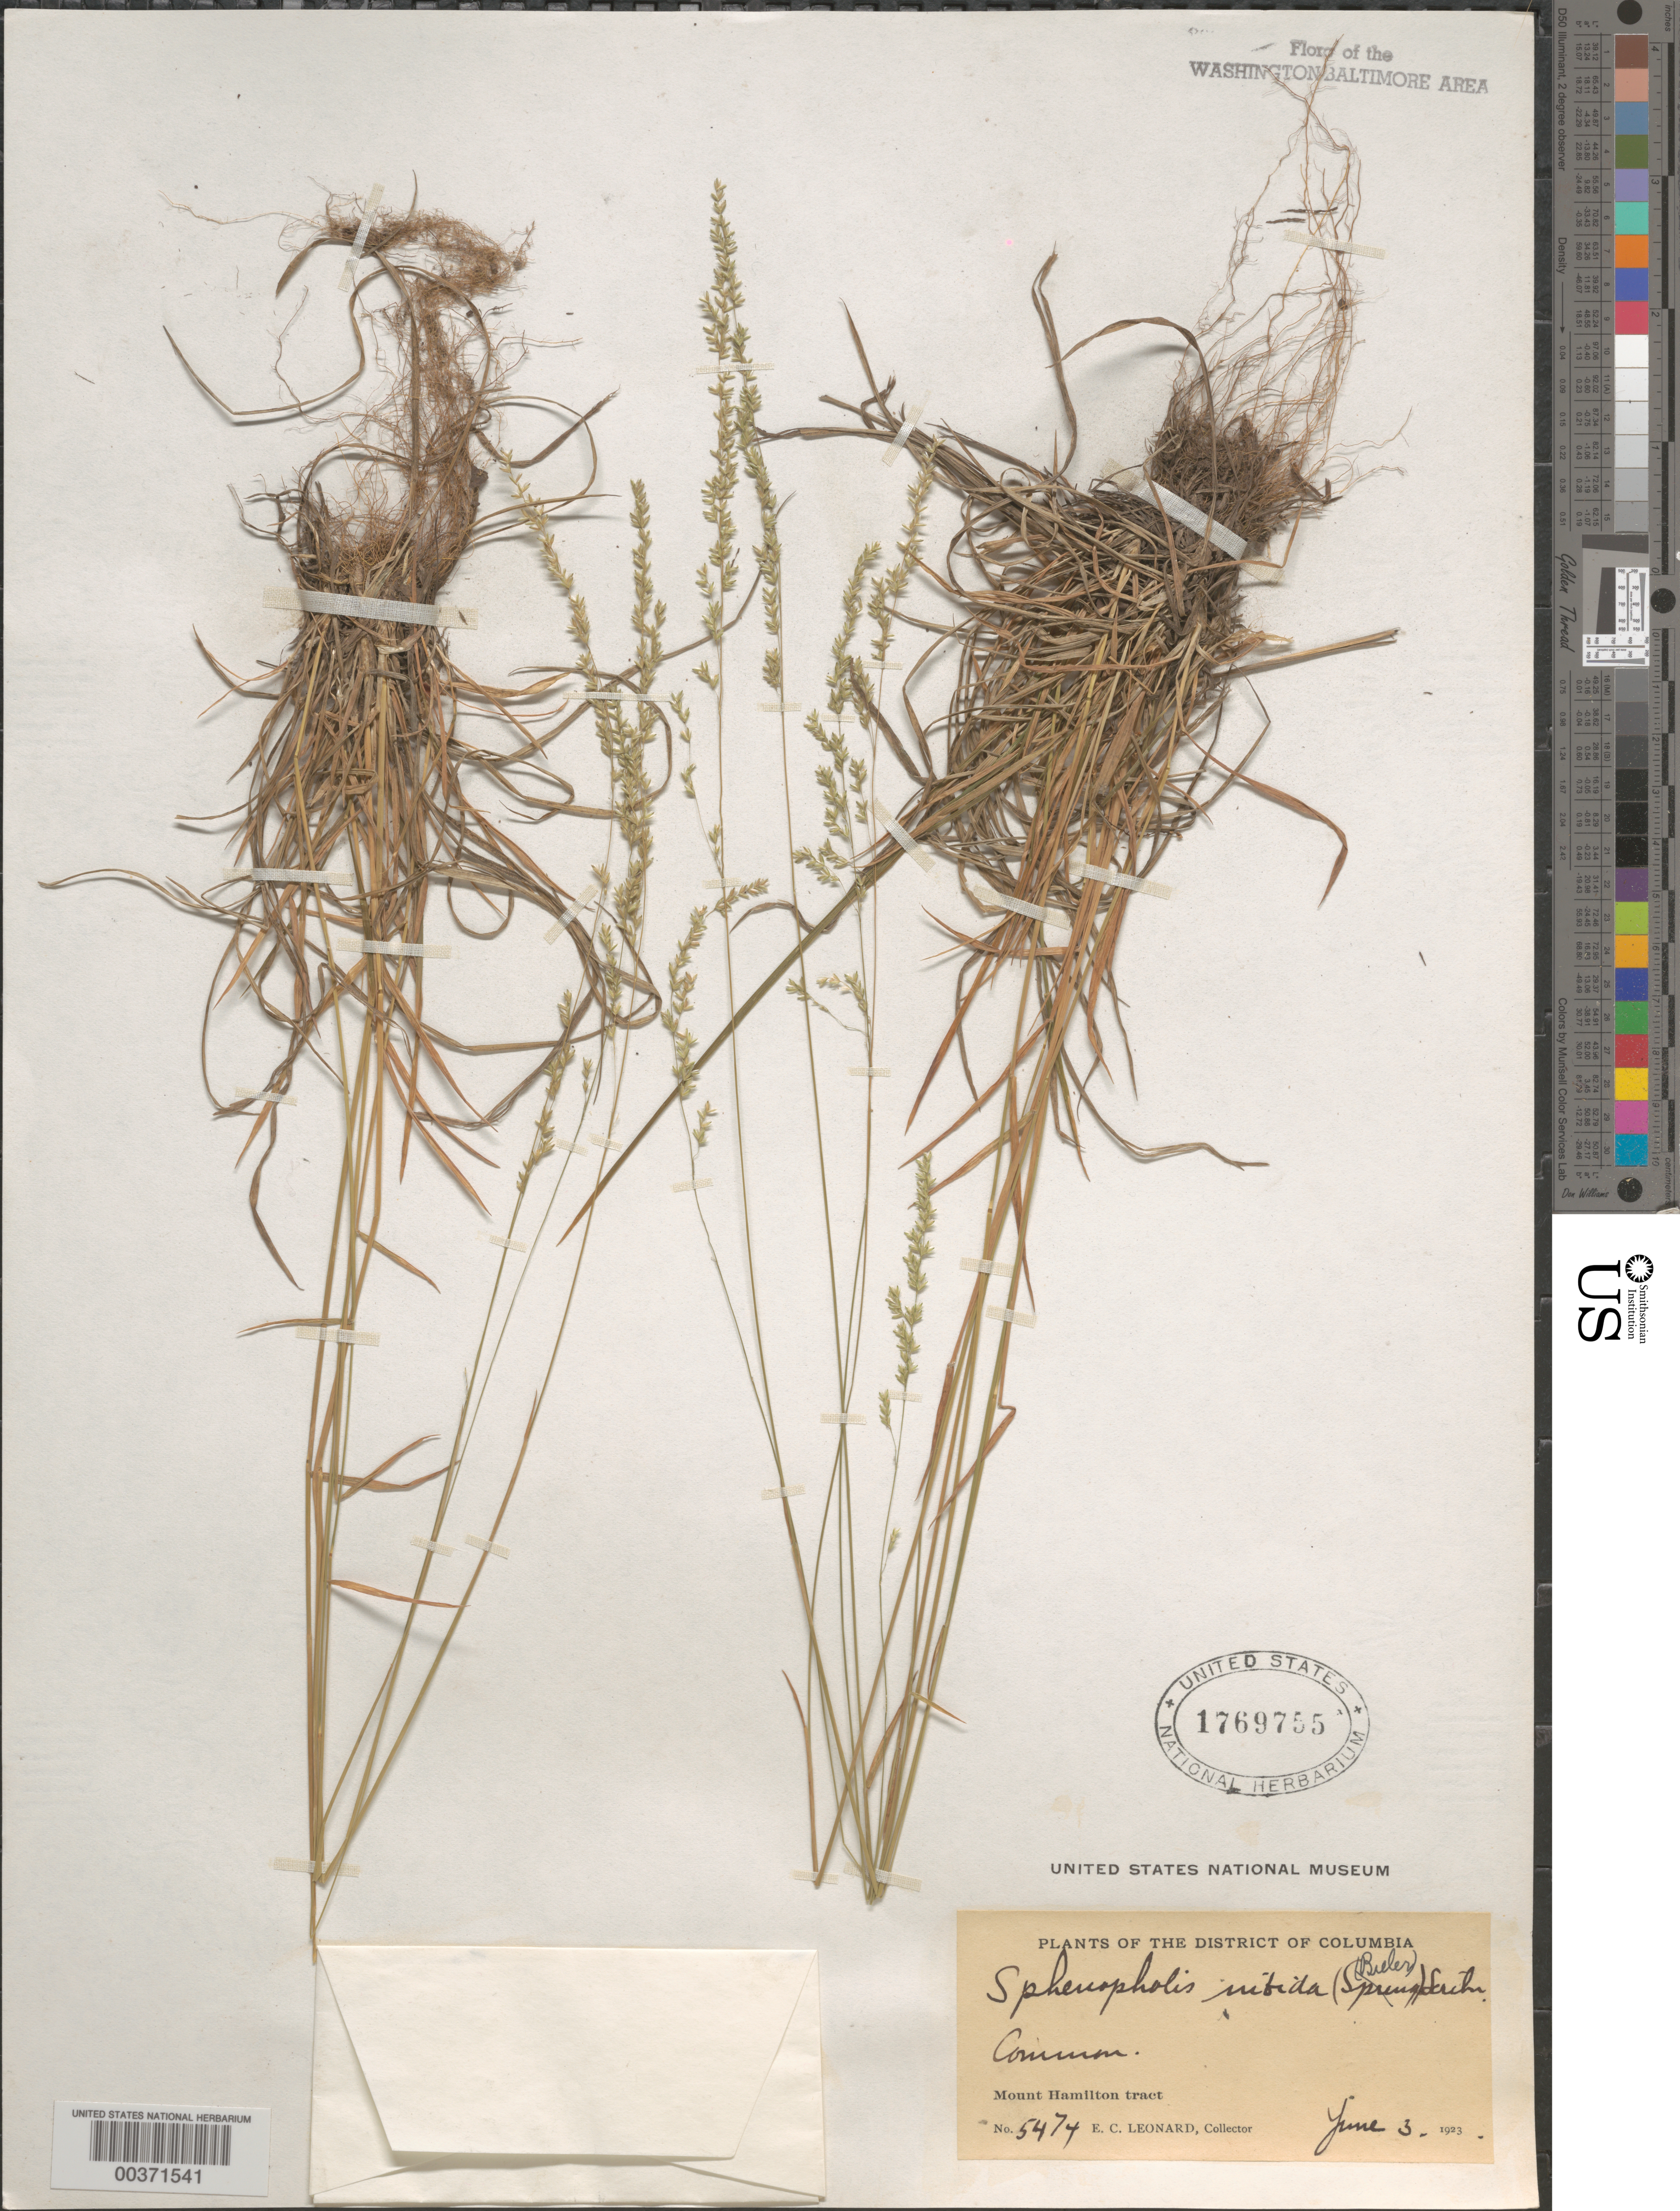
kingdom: Plantae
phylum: Tracheophyta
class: Liliopsida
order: Poales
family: Poaceae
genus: Sphenopholis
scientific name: Sphenopholis nitida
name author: (Biehler) Scribn.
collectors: E. C. Leonard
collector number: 5474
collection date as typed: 03 Jun 1923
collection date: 1923-06-03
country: United States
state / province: District of Columbia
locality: Mount Hamilton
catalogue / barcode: US 1769755